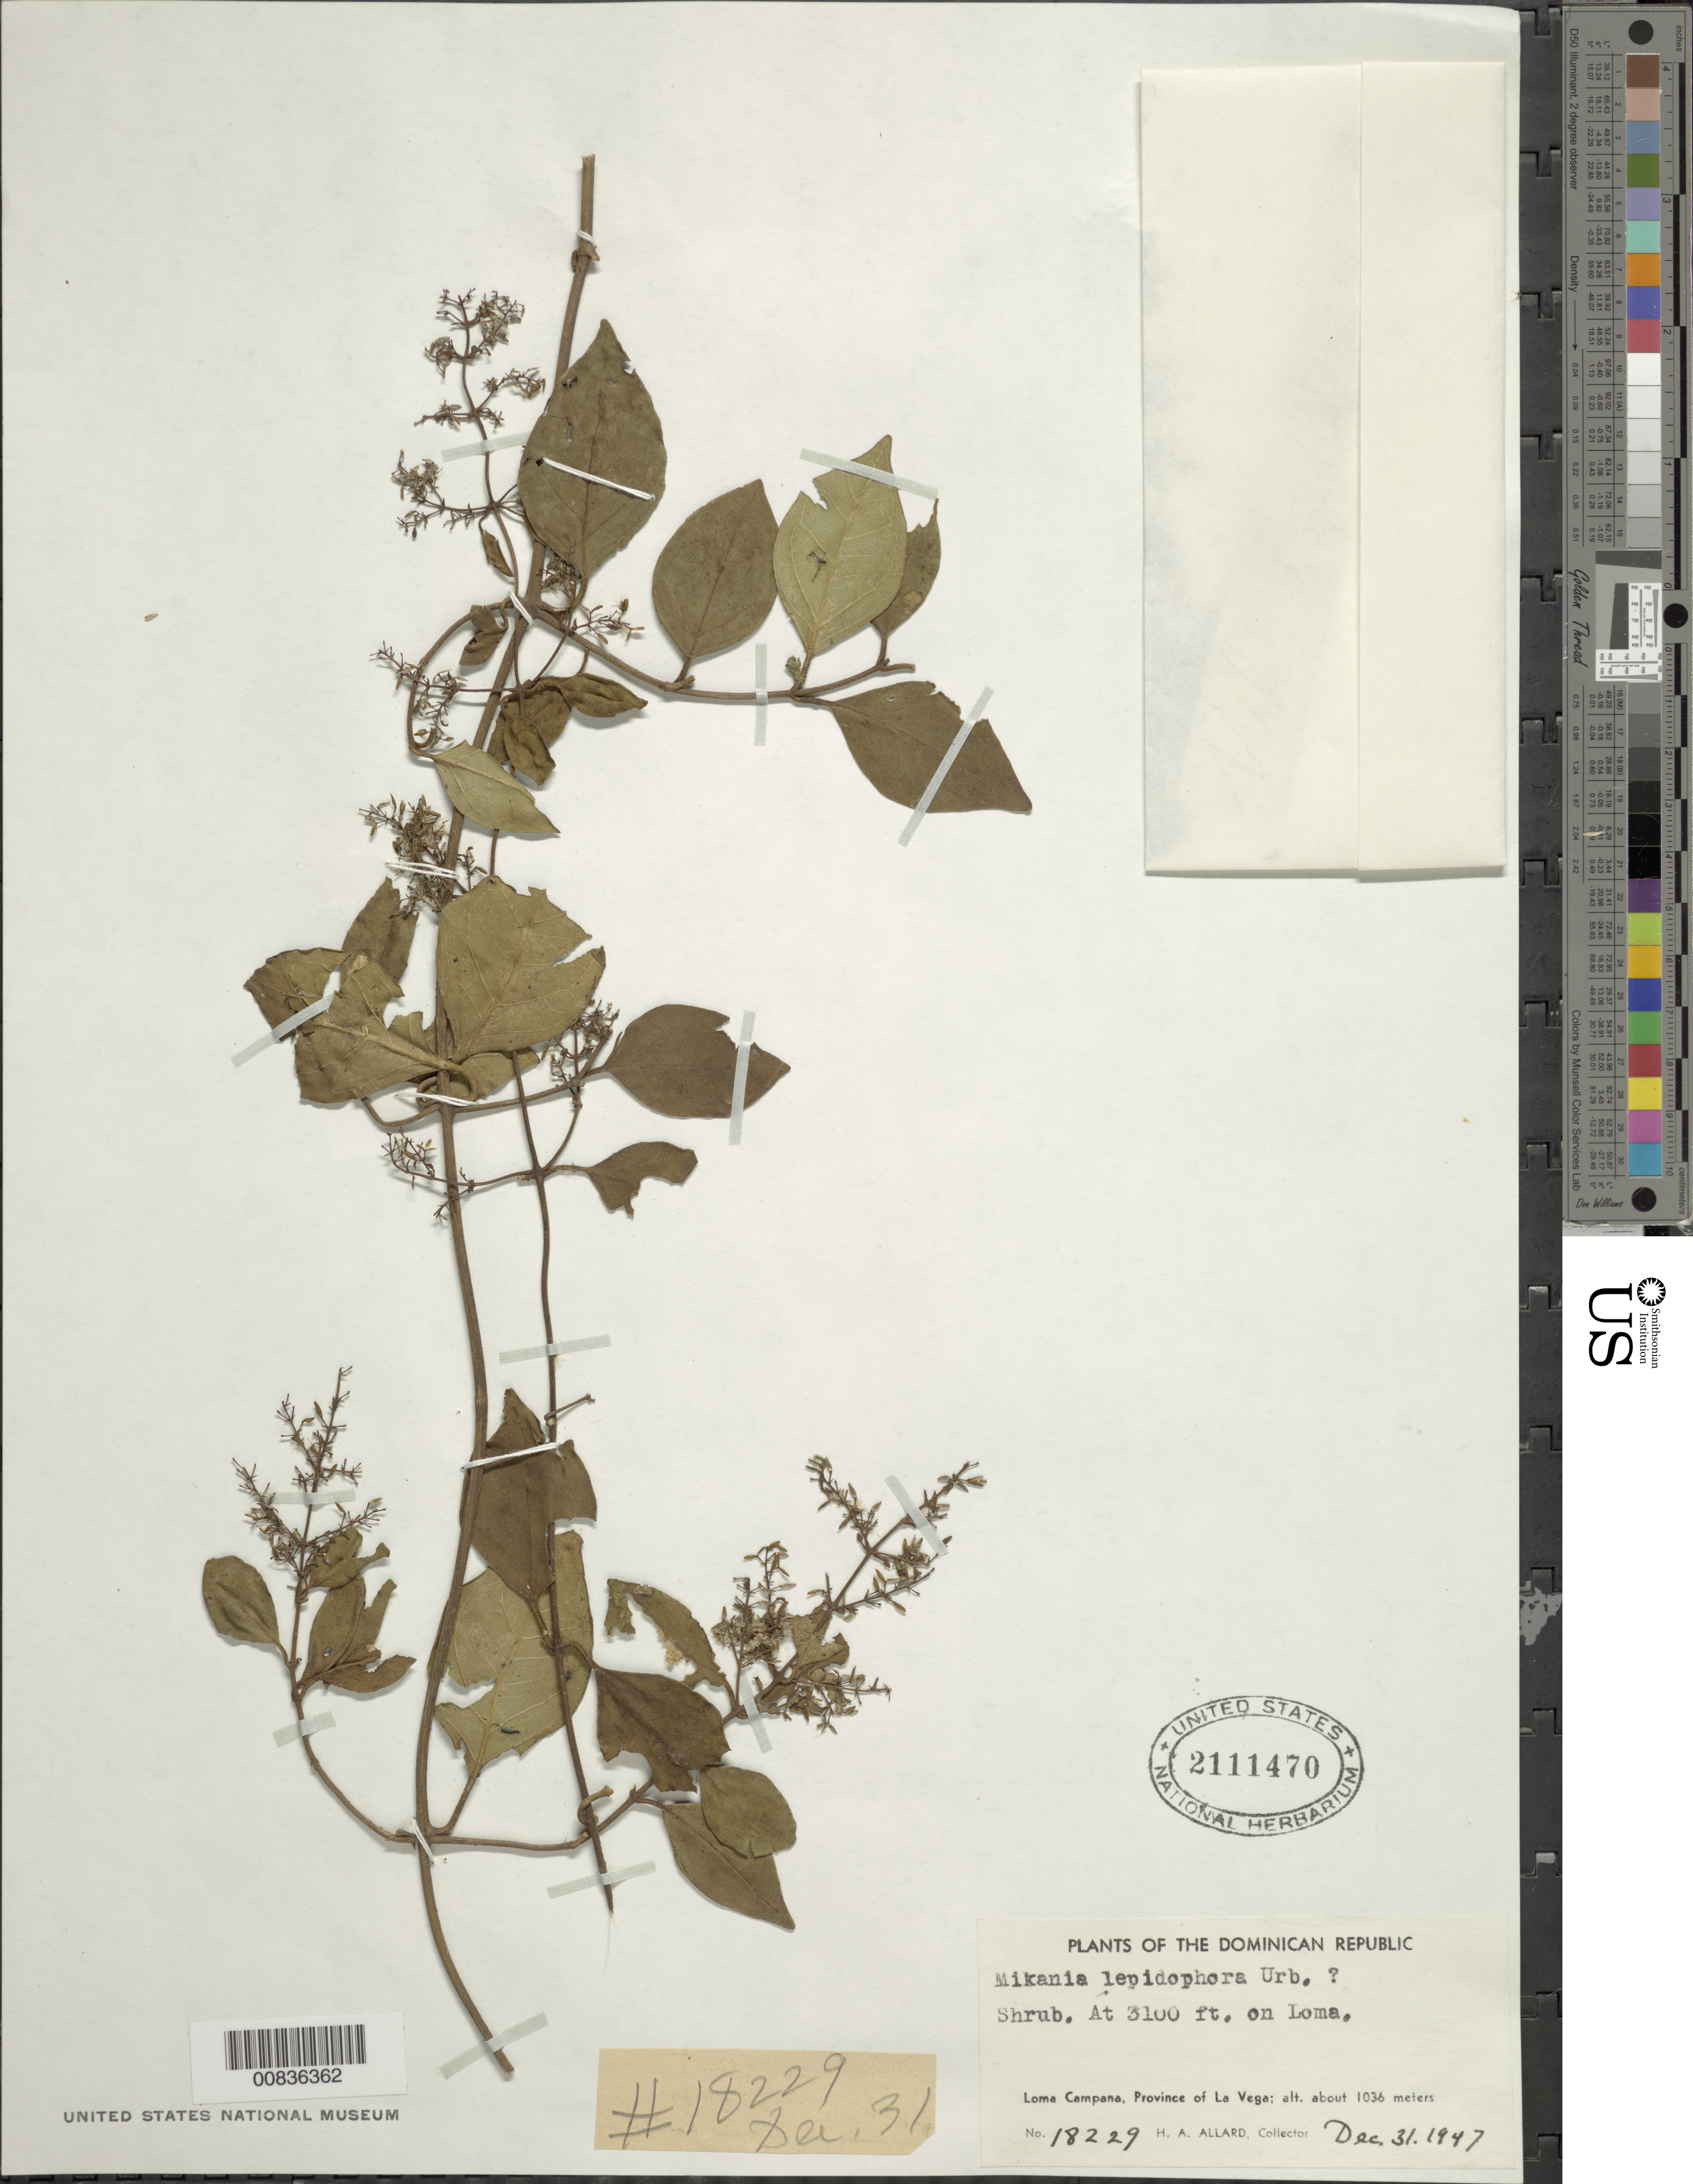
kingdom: Plantae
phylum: Tracheophyta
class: Magnoliopsida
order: Asterales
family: Asteraceae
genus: Mikania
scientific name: Mikania lepidophora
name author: Urb.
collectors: H. A. Allard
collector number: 18229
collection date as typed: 31 Dec 1947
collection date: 1947-12-31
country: Dominican Republic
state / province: La Vega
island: Hispaniola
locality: Loma Campana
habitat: On loma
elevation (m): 945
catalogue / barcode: US 2111470